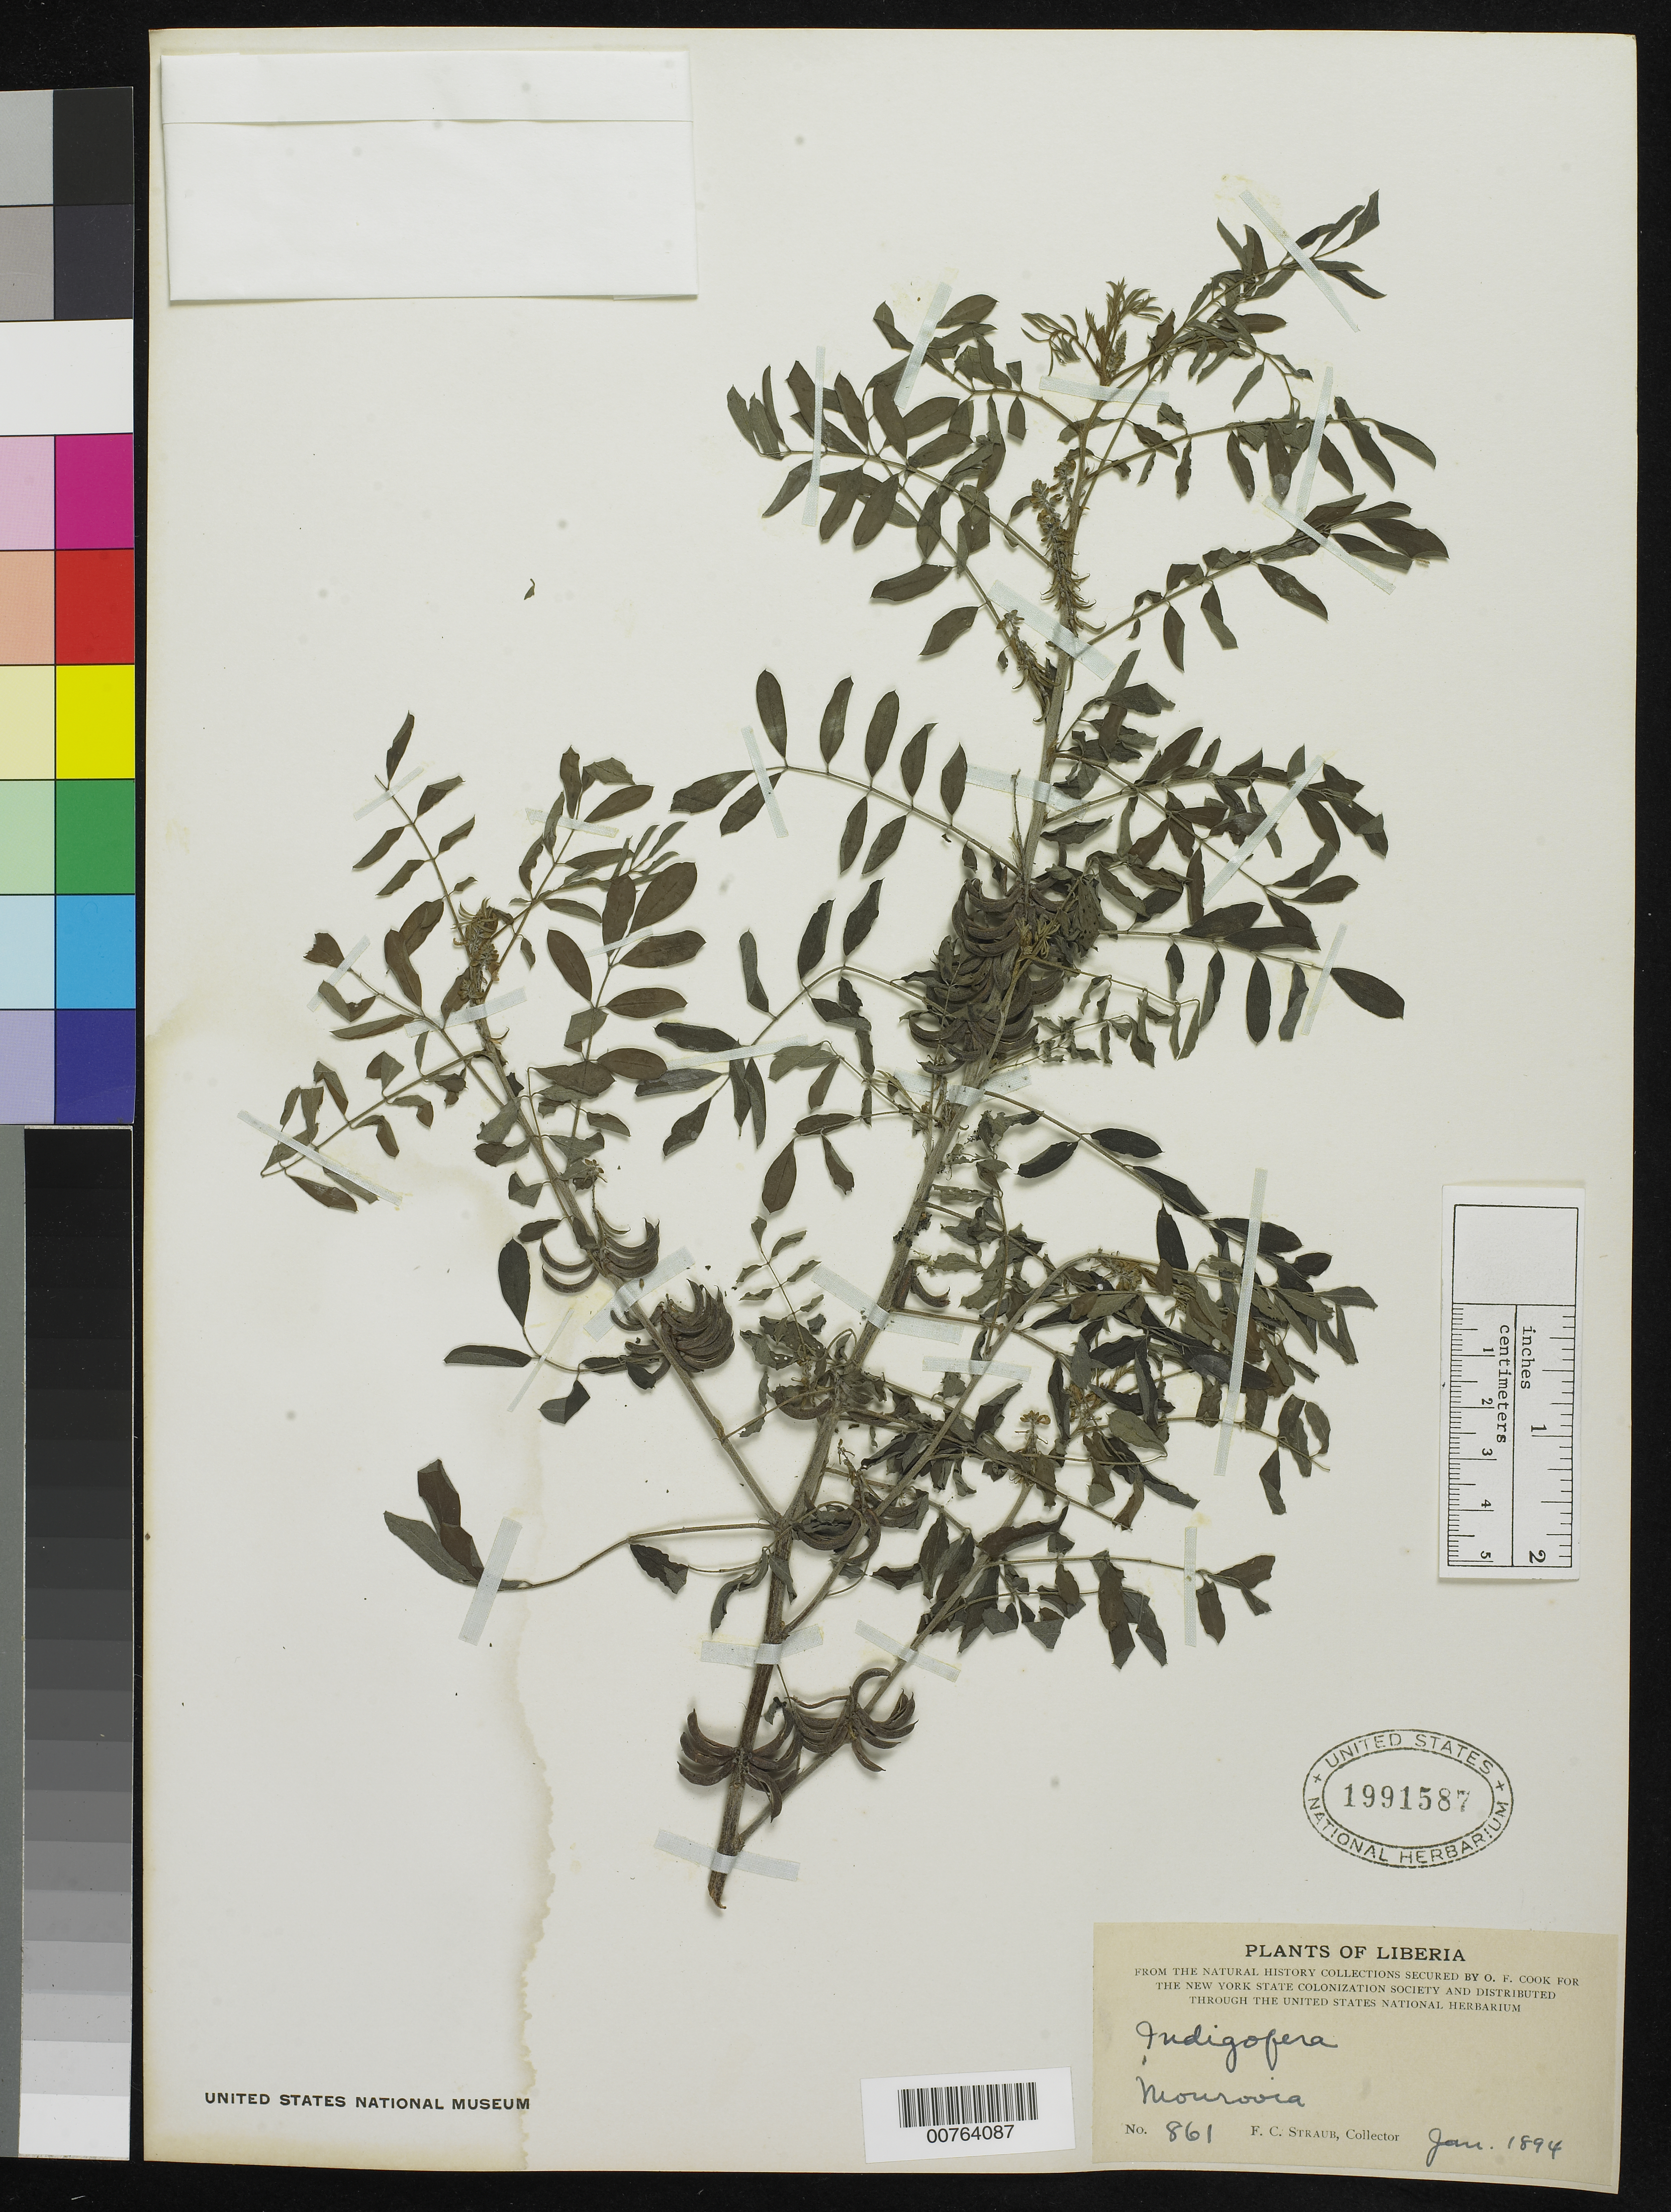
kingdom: Plantae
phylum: Tracheophyta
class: Magnoliopsida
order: Fabales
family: Fabaceae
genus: Indigofera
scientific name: Indigofera sp.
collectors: F. Straub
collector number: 861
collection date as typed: Jan 1894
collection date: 1894-01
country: Liberia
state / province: Montserrado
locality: Monrovia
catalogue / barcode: US 1991587